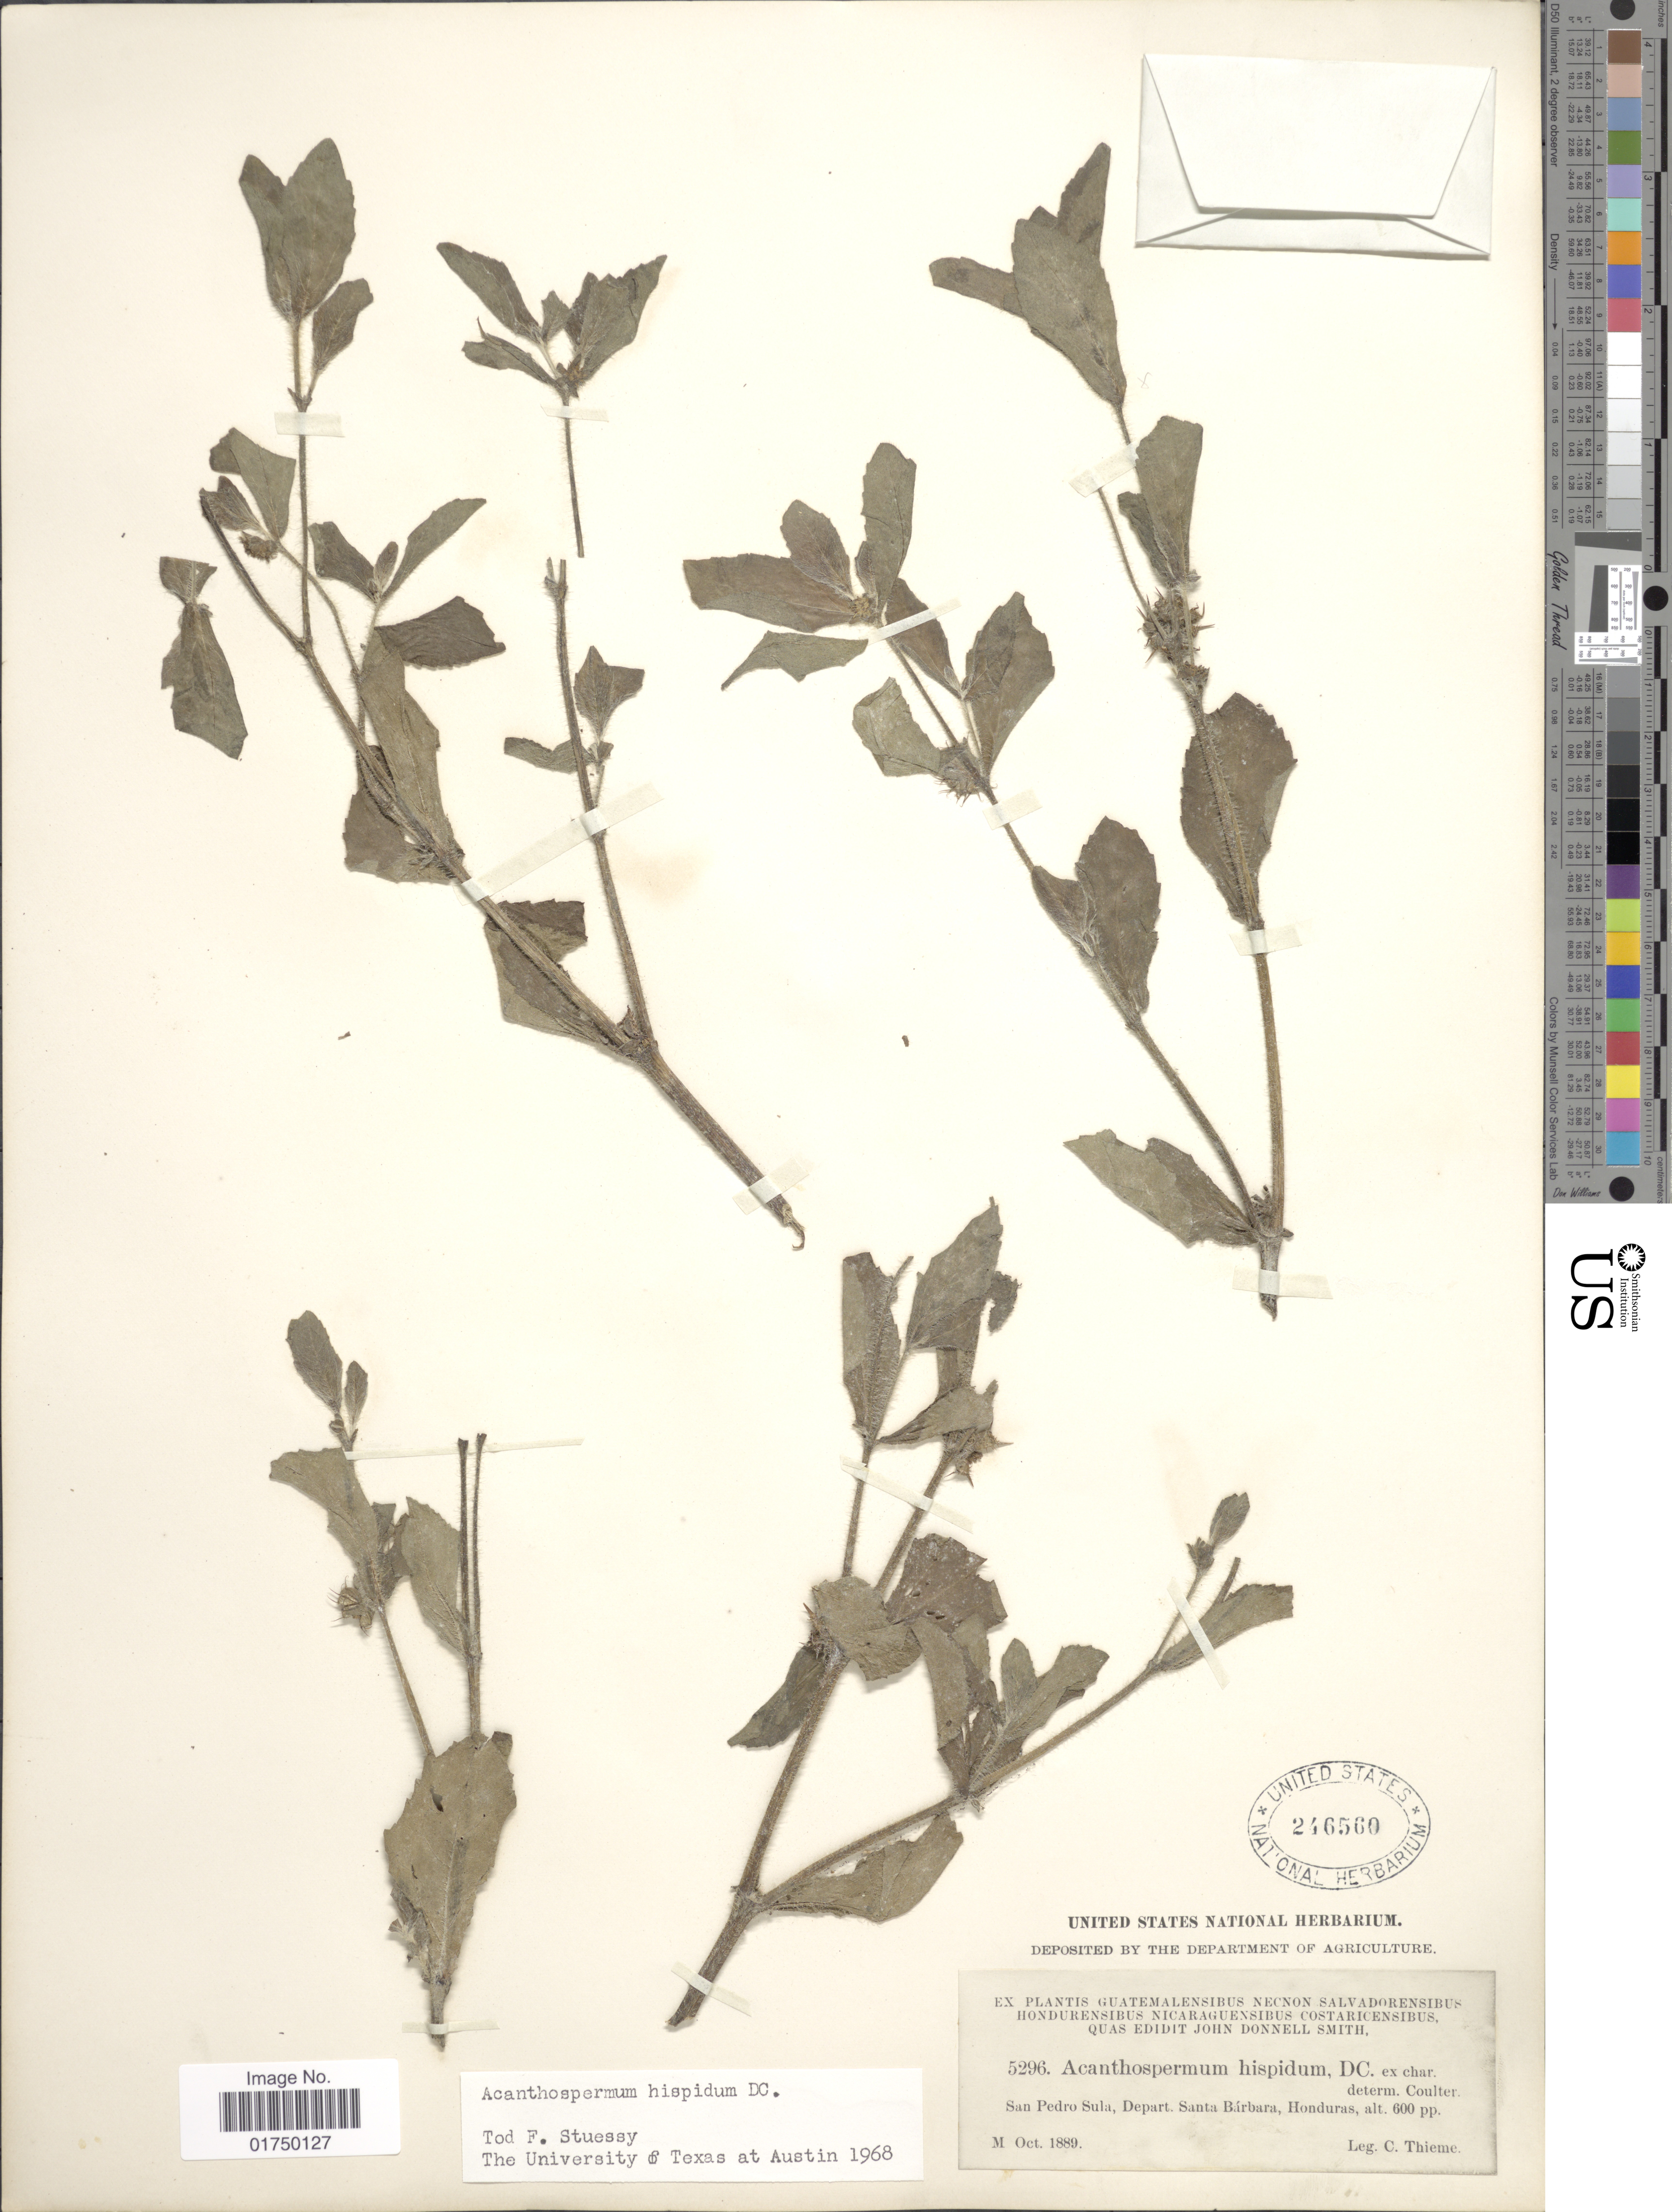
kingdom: Plantae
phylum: Tracheophyta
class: Magnoliopsida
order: Asterales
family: Asteraceae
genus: Acanthospermum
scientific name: Acanthospermum hispidum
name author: DC.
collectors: C. Thieme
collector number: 5296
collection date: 1889-10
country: Honduras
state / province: Santa Bárbara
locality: San Pedro Sula, Depart. Santa Bárbara, Honduras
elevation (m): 183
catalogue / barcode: US 246560